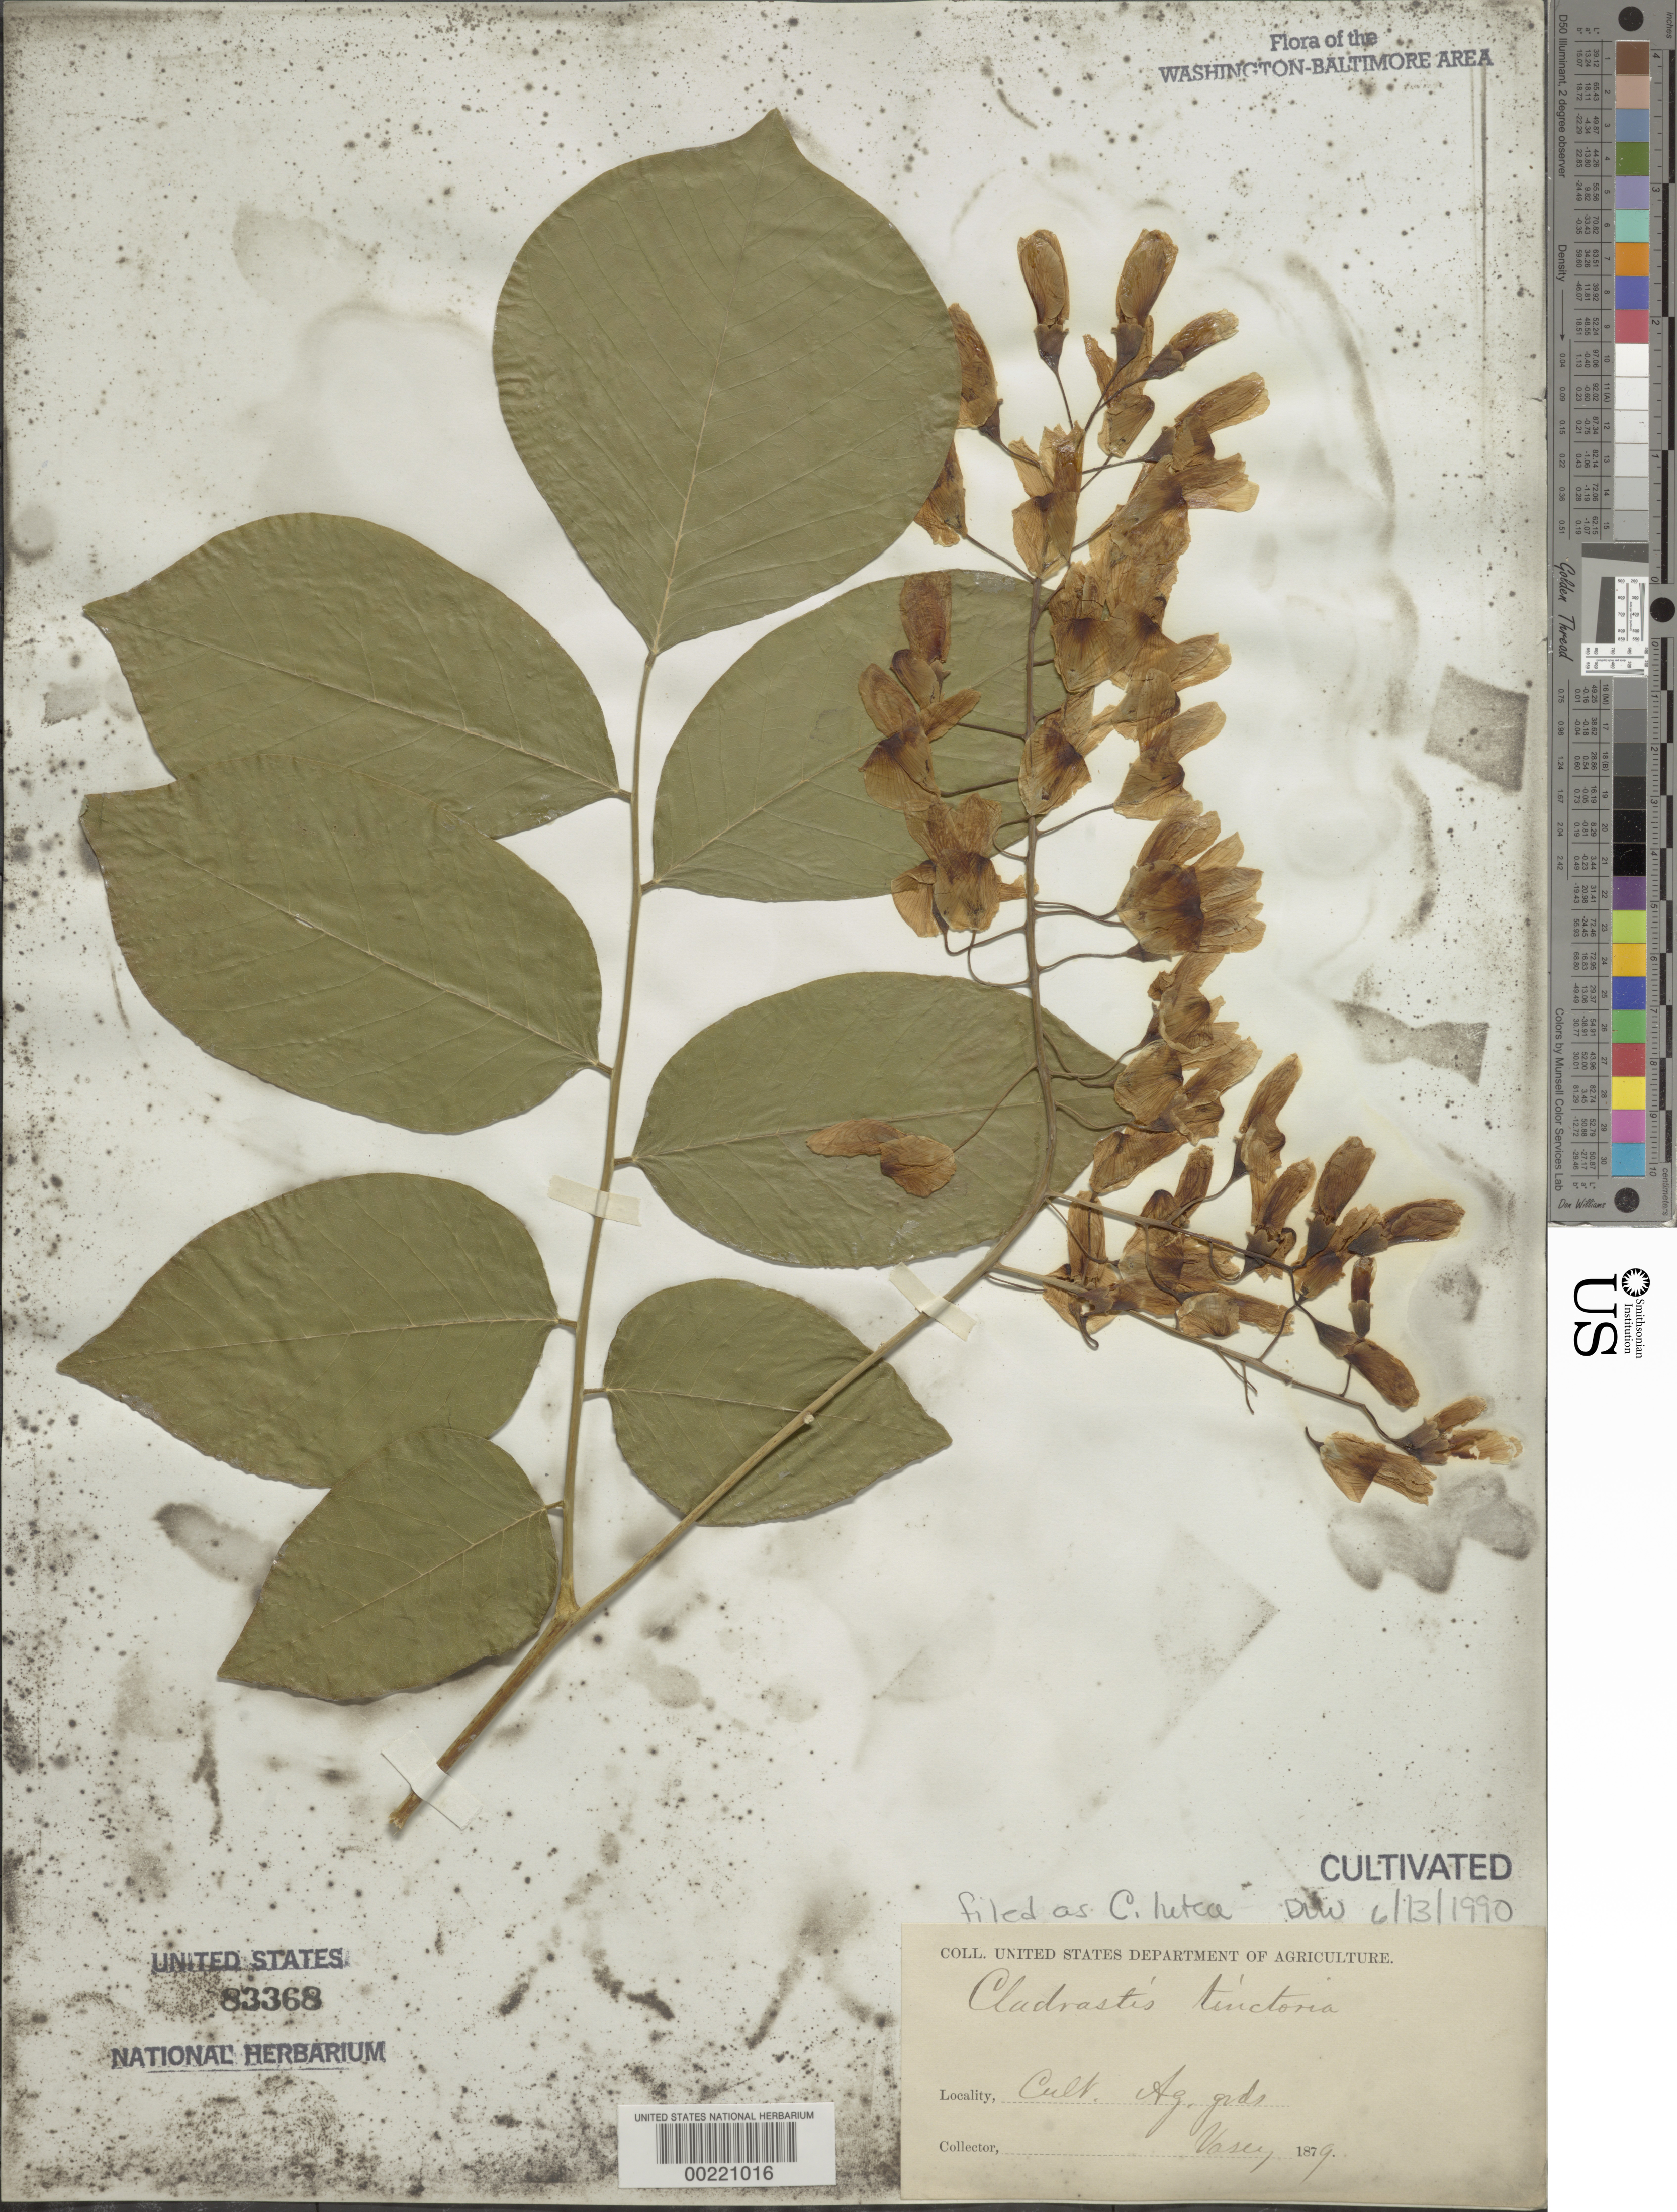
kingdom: Plantae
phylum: Tracheophyta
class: Magnoliopsida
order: Fabales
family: Fabaceae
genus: Cladrastis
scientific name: Cladrastis lutea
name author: (Michx.) Koch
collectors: G. R. Vasey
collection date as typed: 1879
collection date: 1879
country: United States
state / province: District of Columbia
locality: Department of Agriculture grounds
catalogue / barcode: US 83368